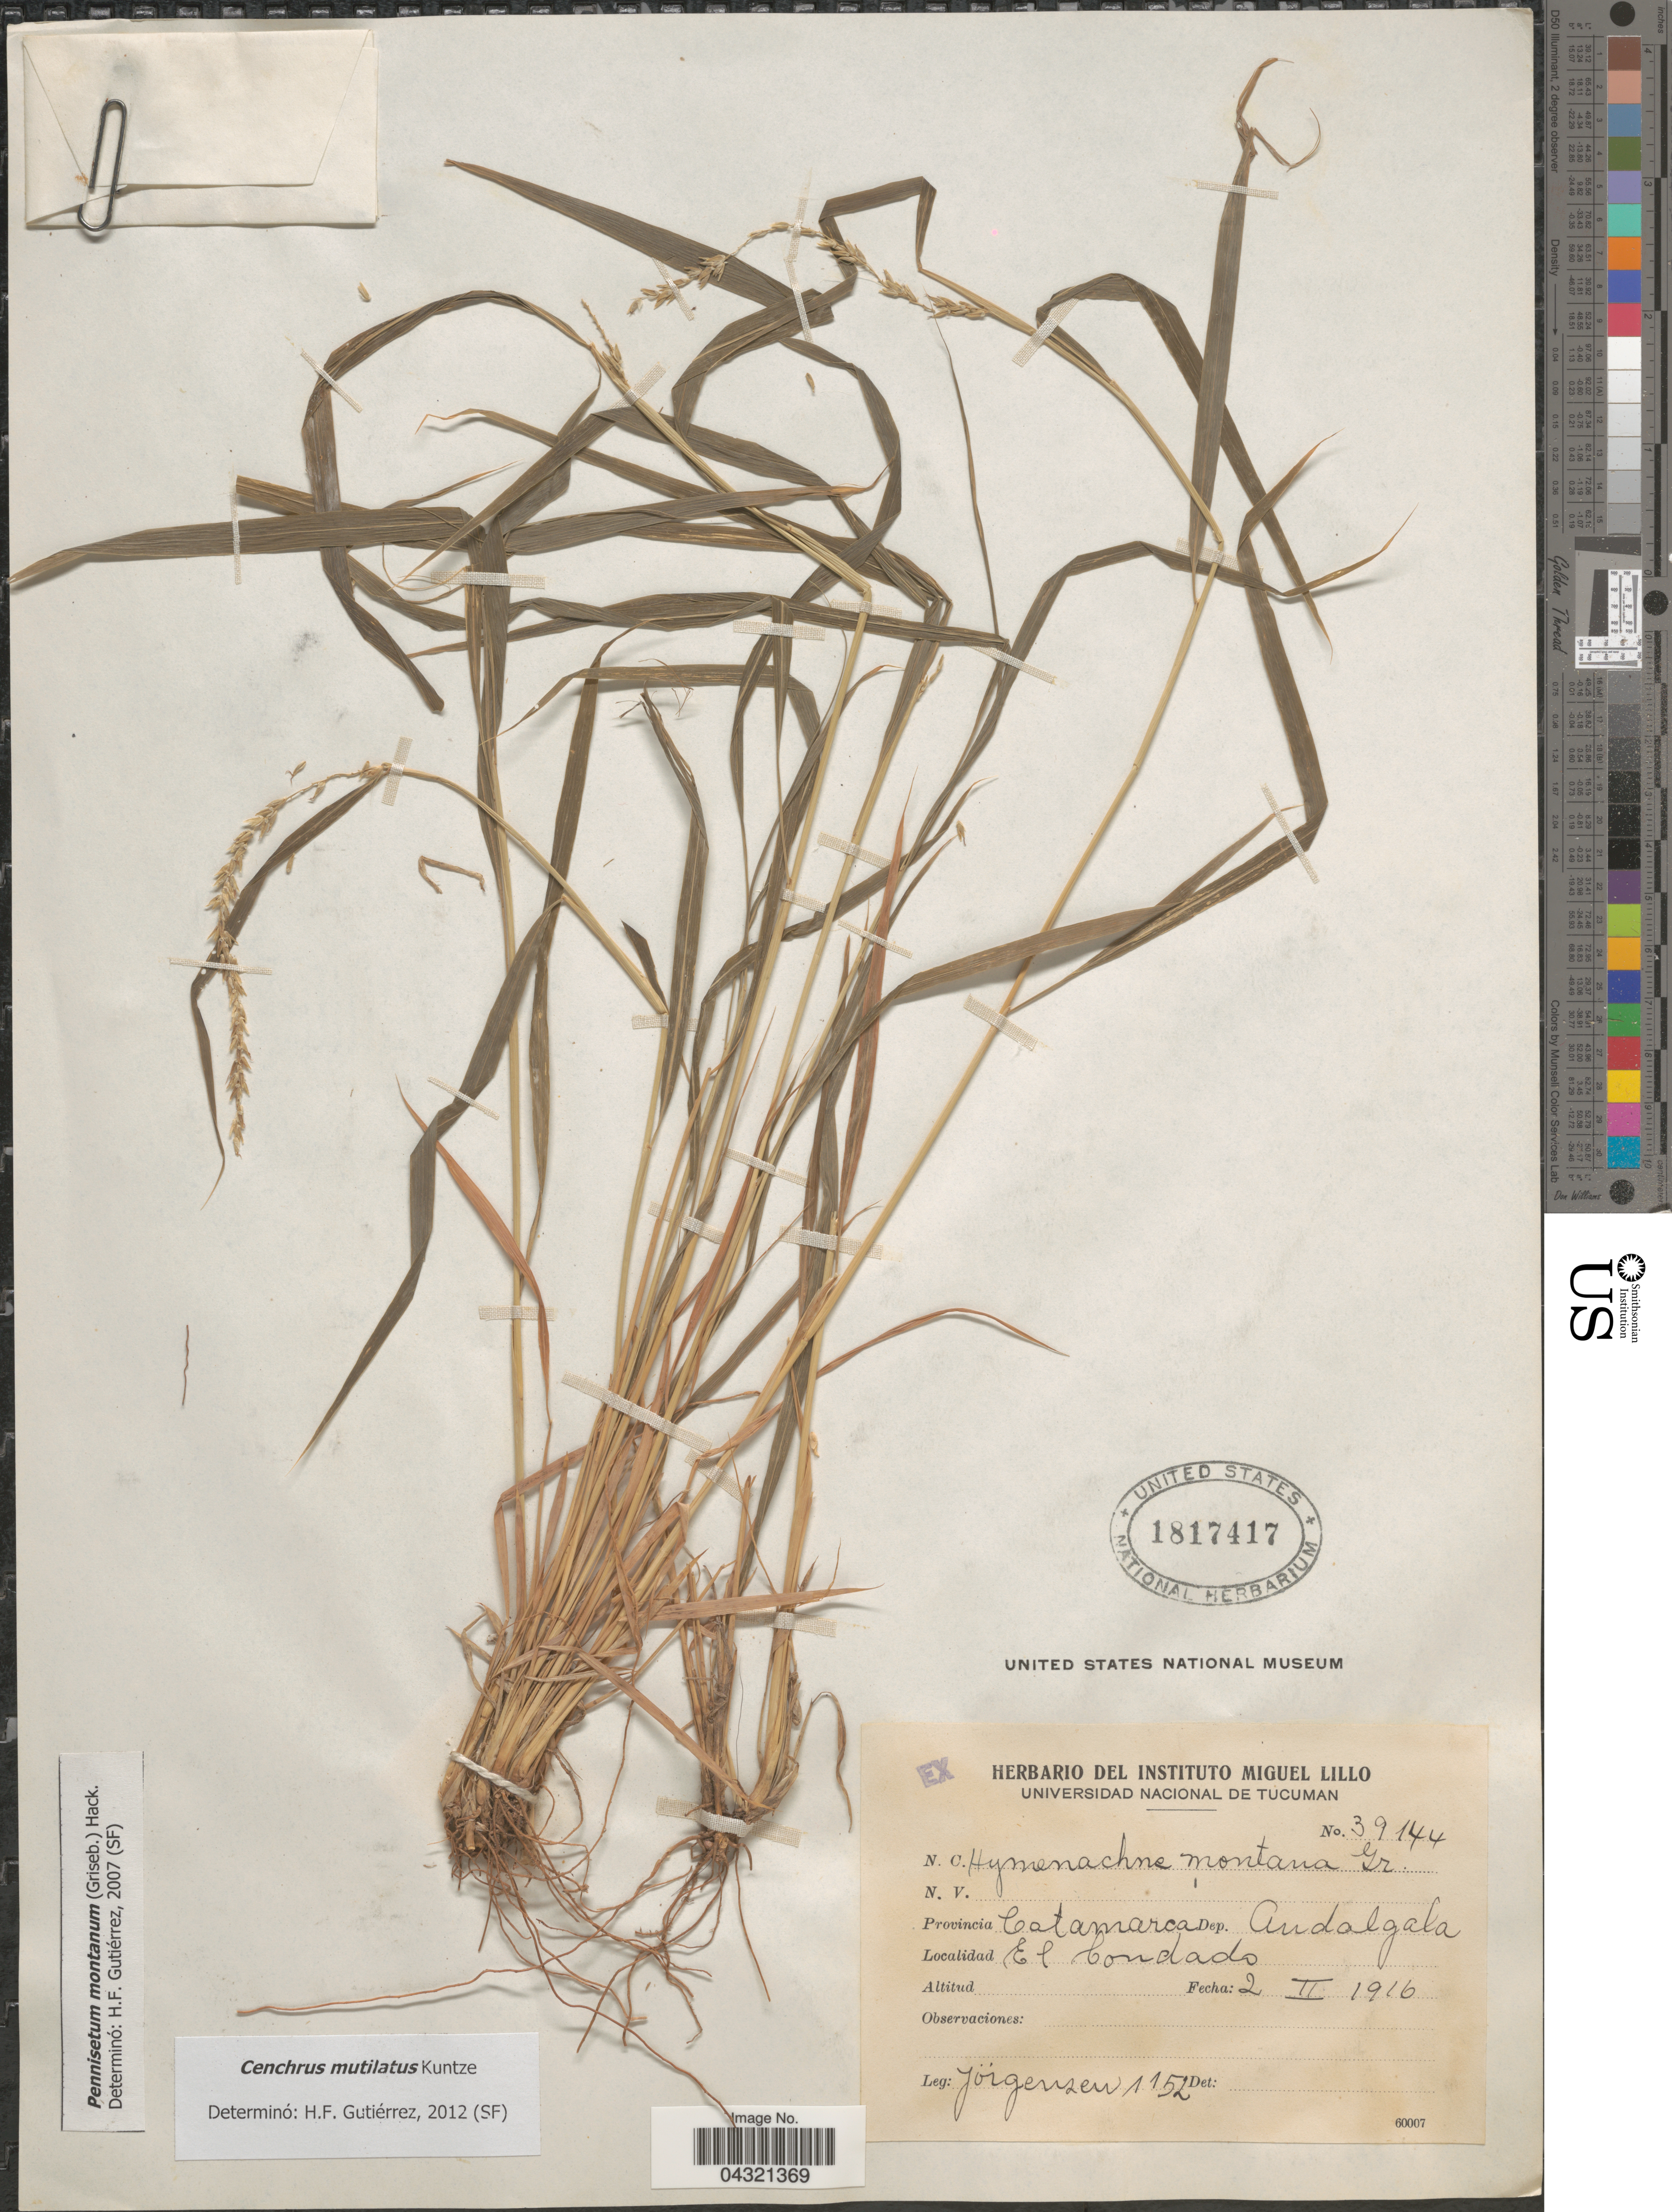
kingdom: Plantae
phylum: Tracheophyta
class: Liliopsida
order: Poales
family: Poaceae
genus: Cenchrus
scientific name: Cenchrus mutilatus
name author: Kuntze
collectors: Jorgensen, --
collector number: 1152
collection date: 1916-02-02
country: Argentina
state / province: Catamarca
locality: Dep. Andalgala. El Condado.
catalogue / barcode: US 1817417